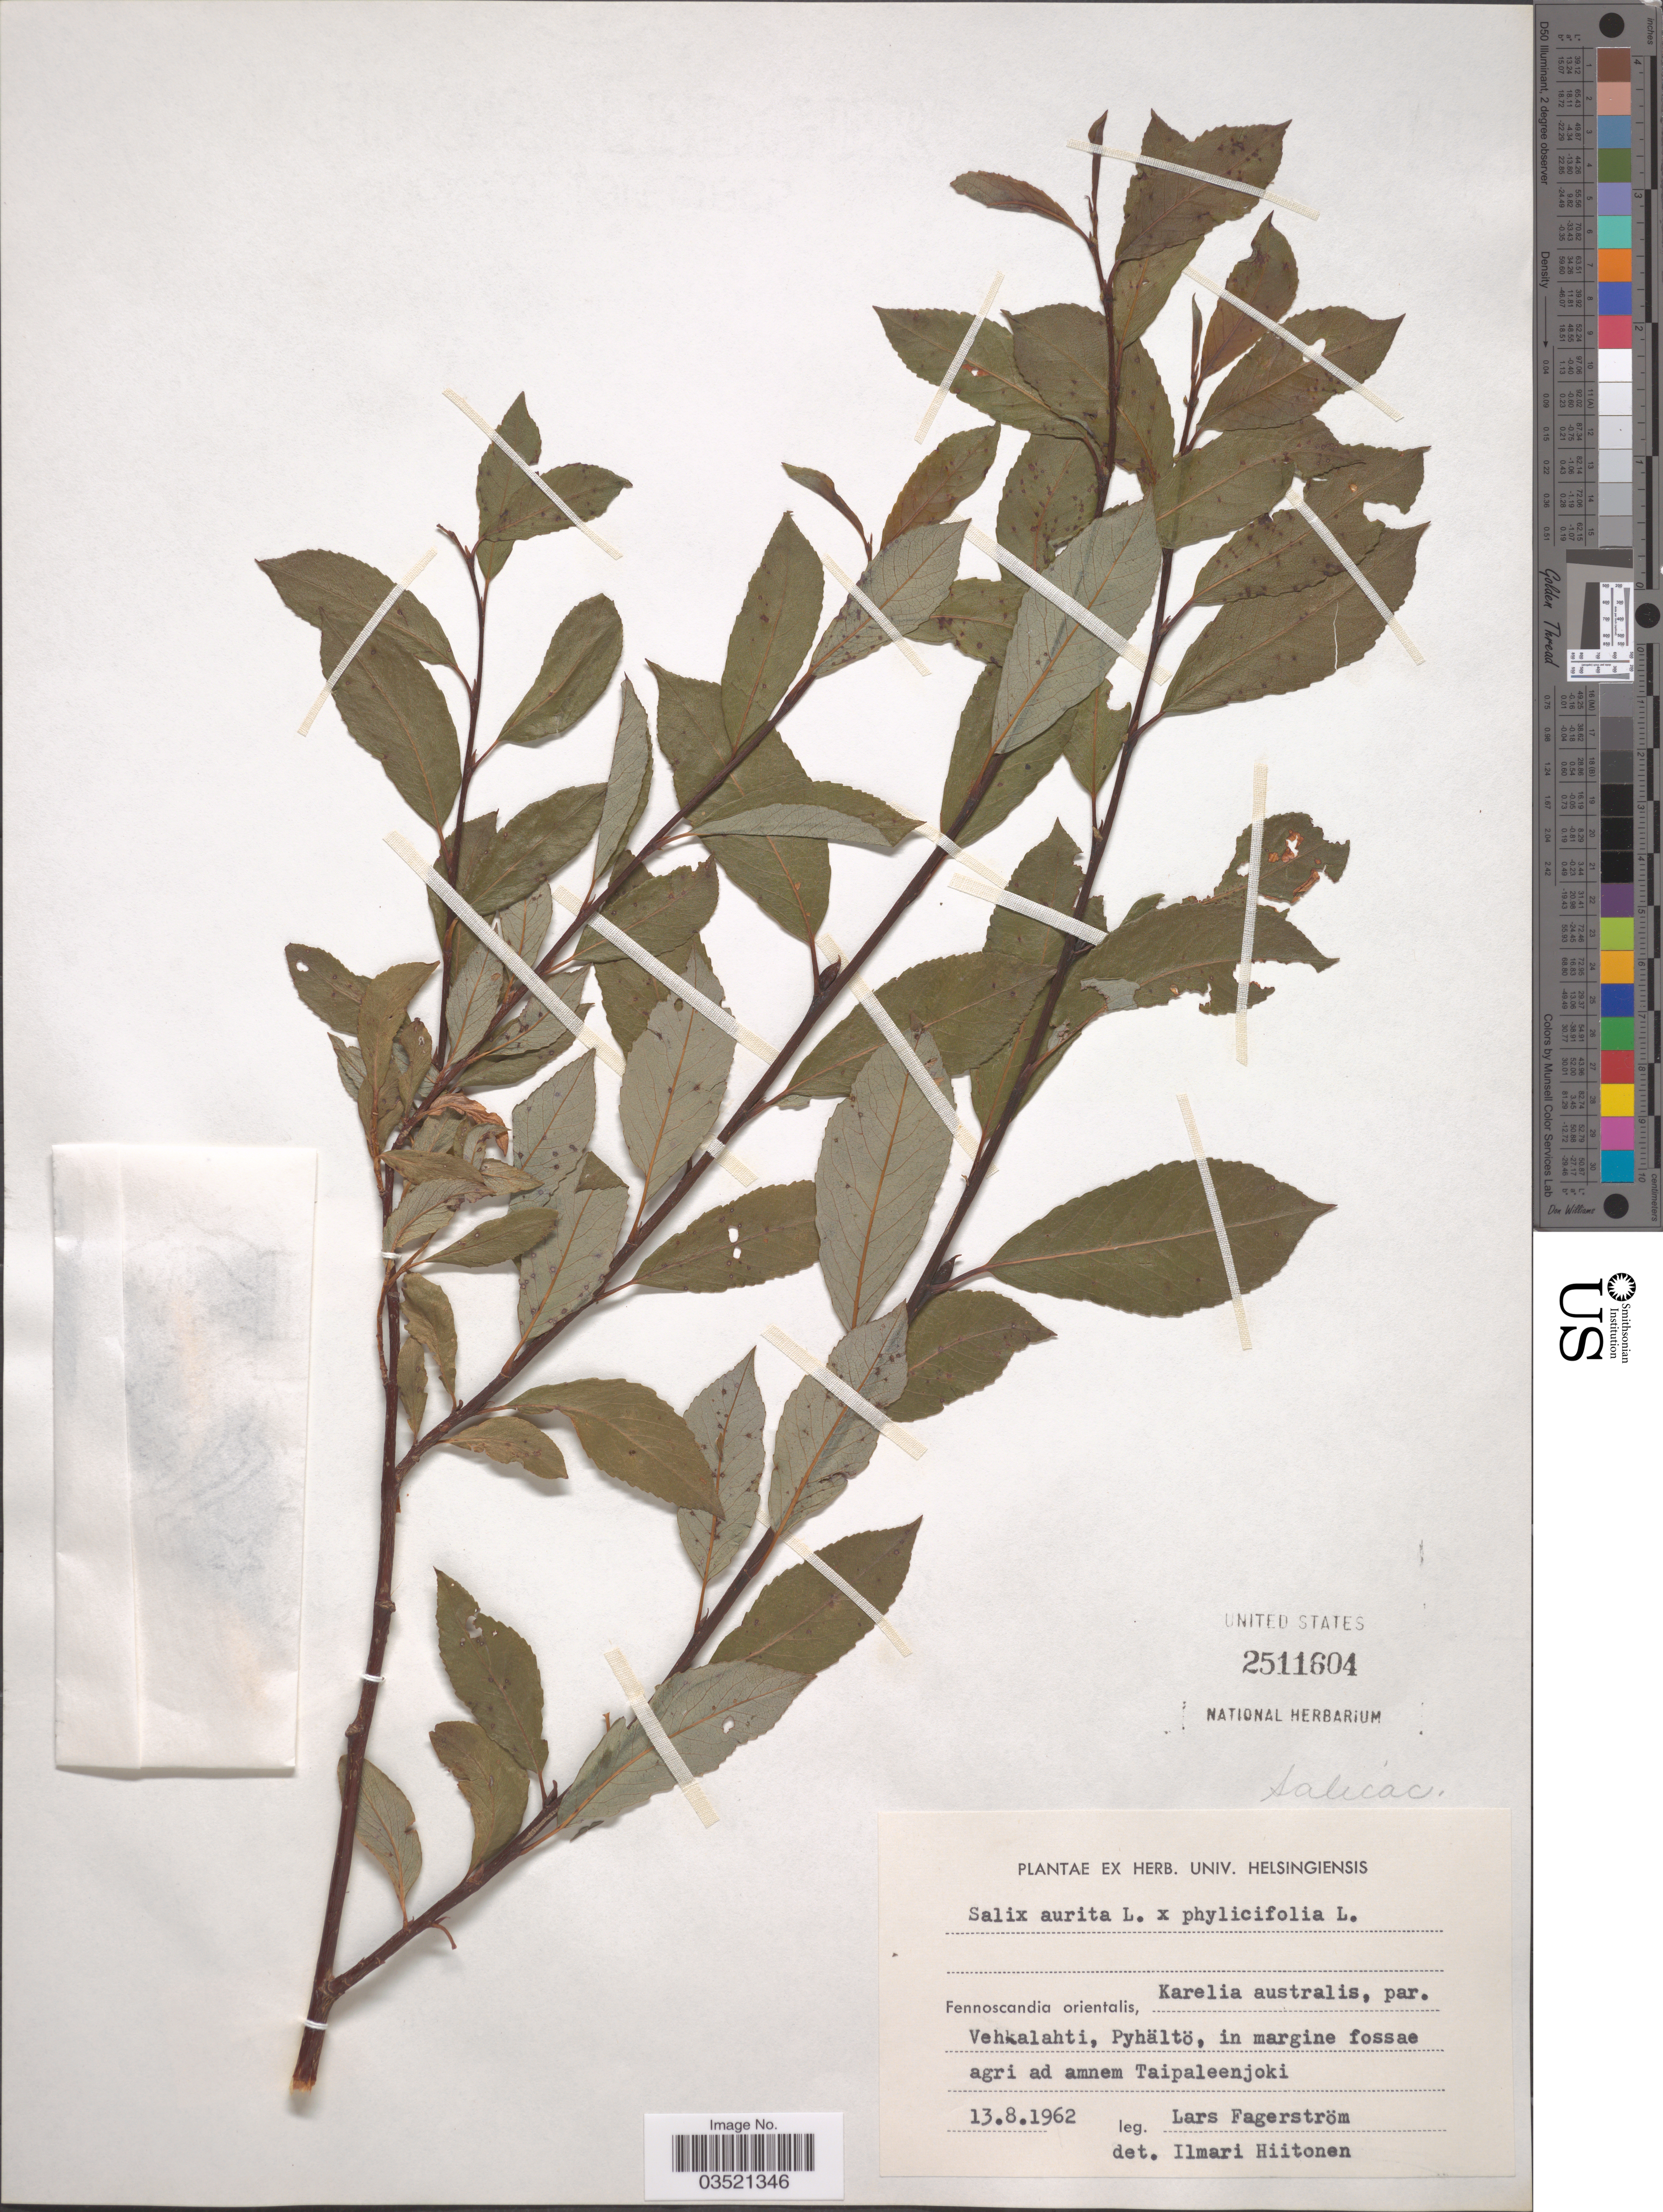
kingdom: Plantae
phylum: Tracheophyta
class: Magnoliopsida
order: Malpighiales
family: Salicaceae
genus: Salix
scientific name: Salix aurita x S. phylicifolia L.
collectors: L. Fagerstrom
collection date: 1962-08-13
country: Russian Federation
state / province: Karelia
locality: Fennoscandia orientalis, Karelia australis, par. Vehkalahti, Pyhältö, in margine fossae agri ad amnem Taipaleenjoki.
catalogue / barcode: US 2511604